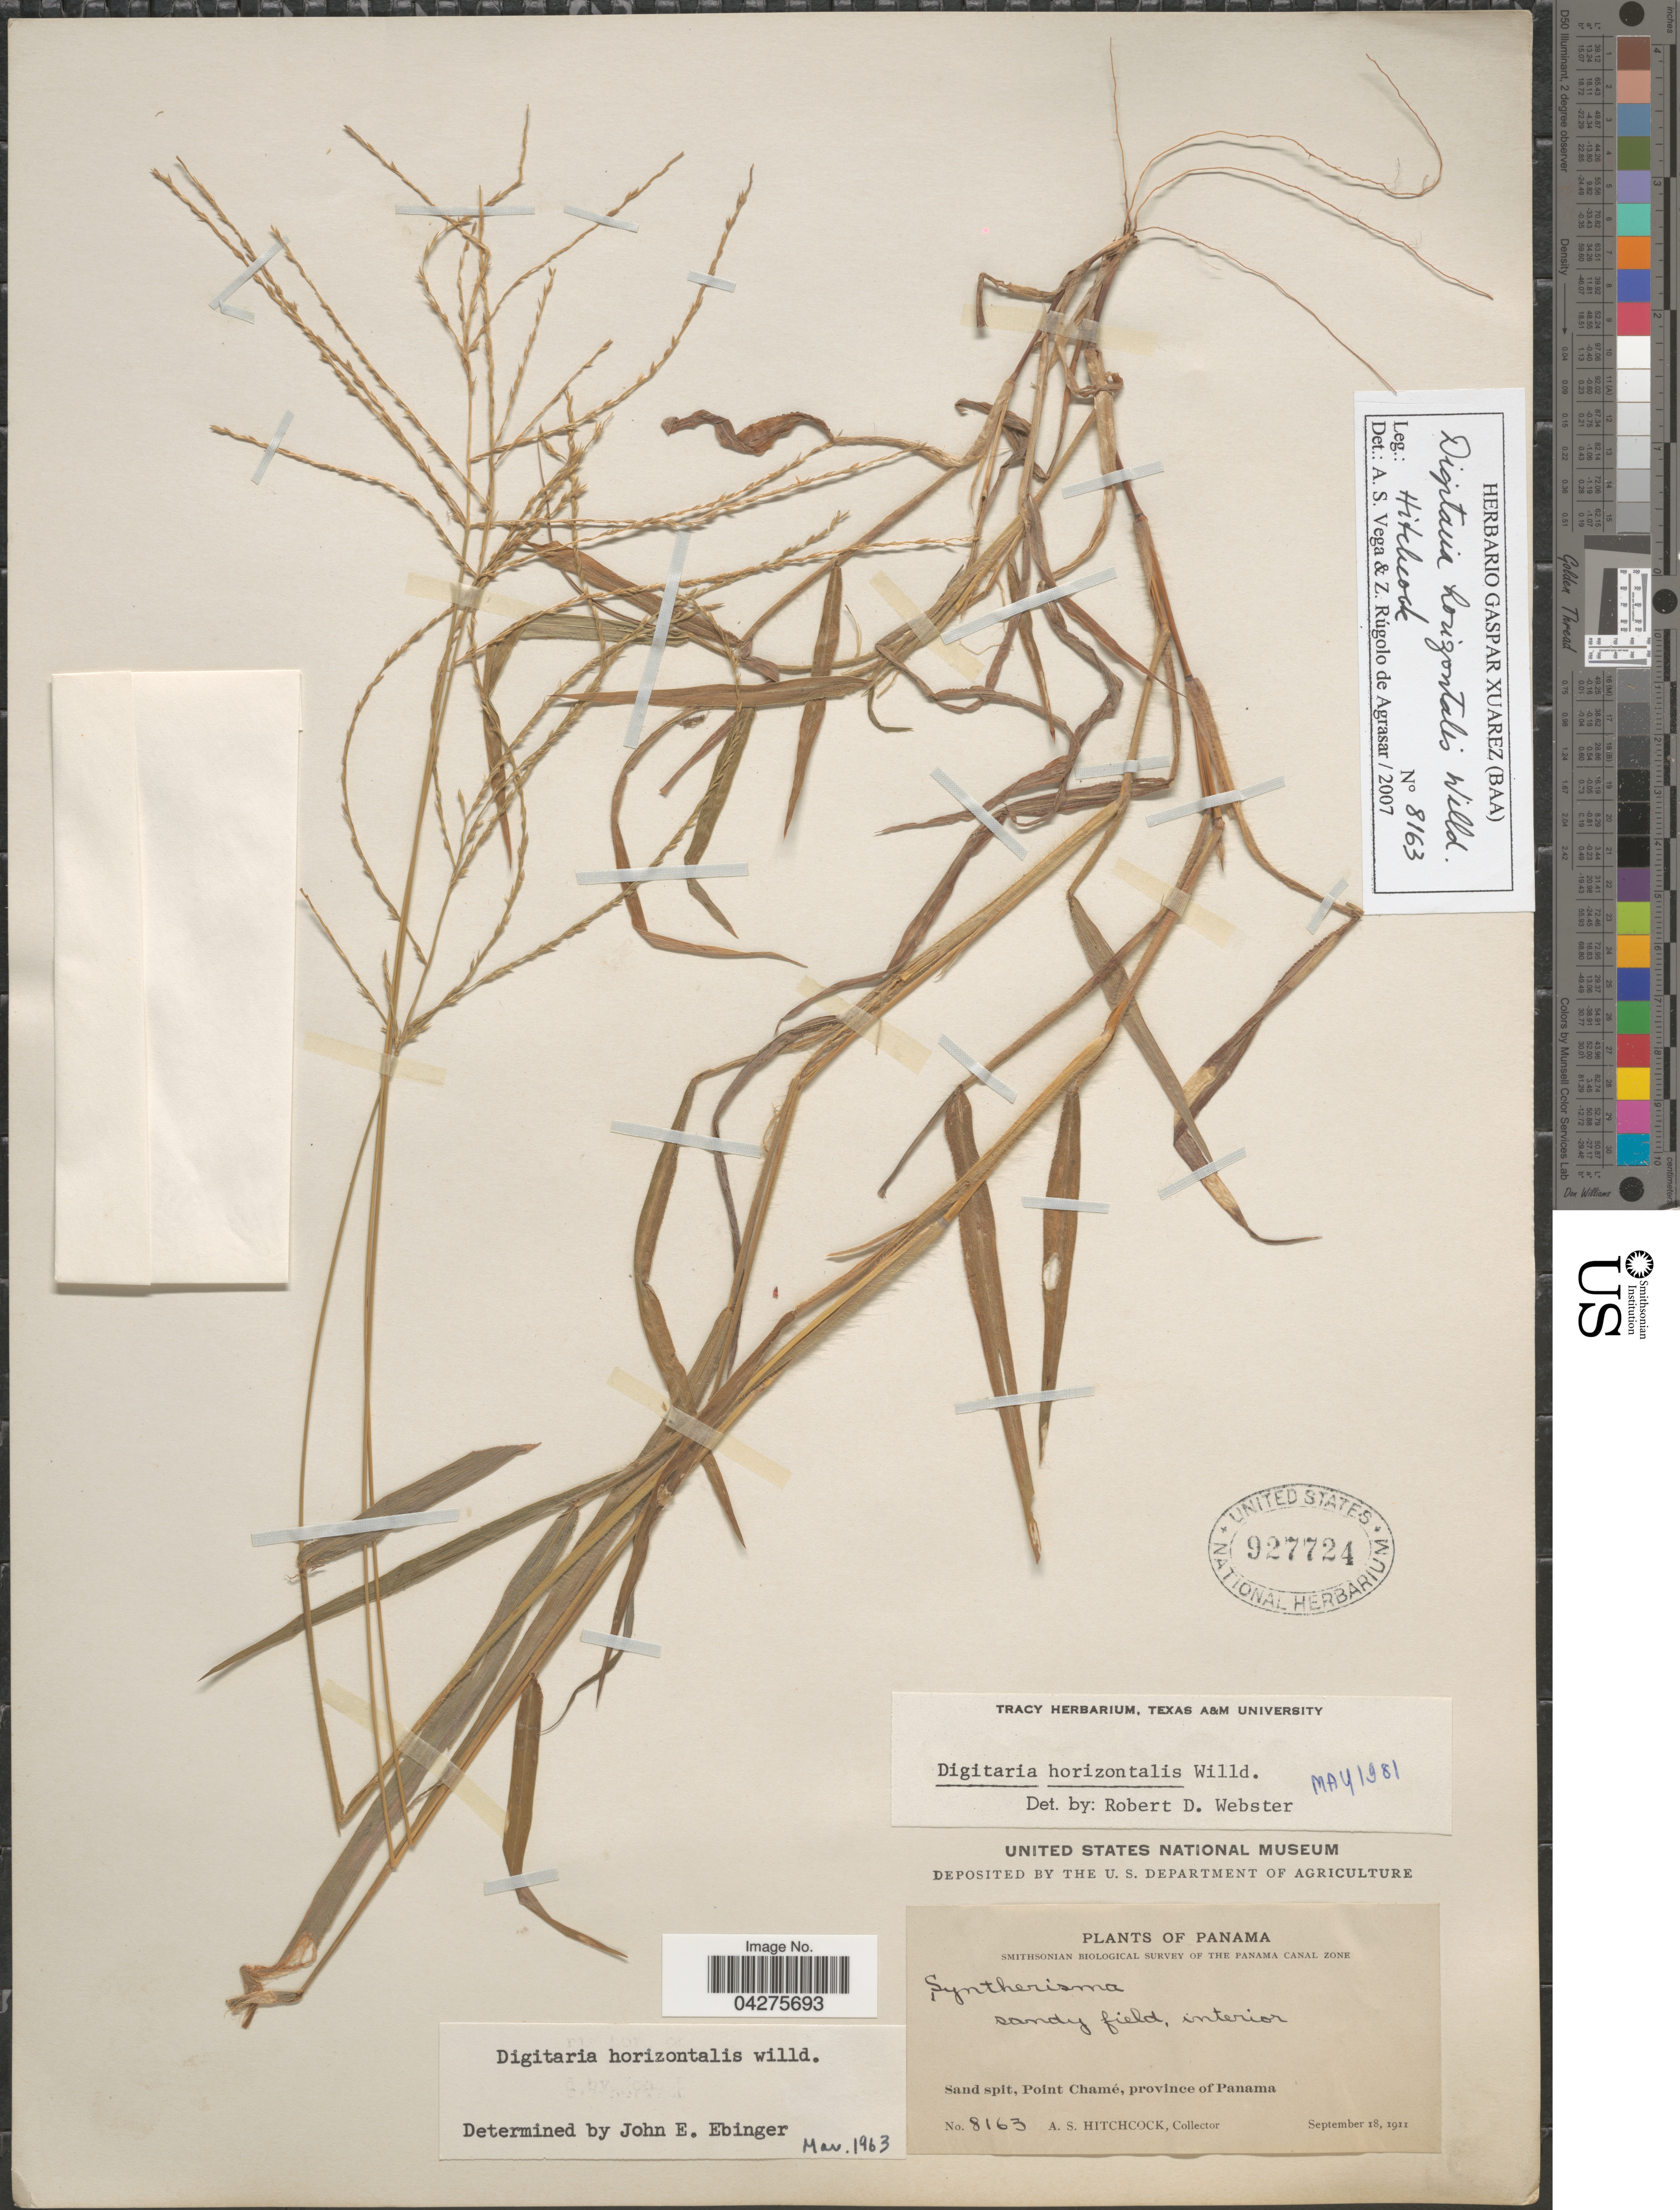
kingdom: Plantae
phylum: Tracheophyta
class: Liliopsida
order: Poales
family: Poaceae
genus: Digitaria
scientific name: Digitaria horizontalis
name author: Willd.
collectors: A. S. Hitchcock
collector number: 8163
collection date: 1911-09-18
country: Panama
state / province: Panamá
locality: Smithsonian Biological Survey of the Panama Canal Zone. Sand spit, Point Chamé.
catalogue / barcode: US 927724